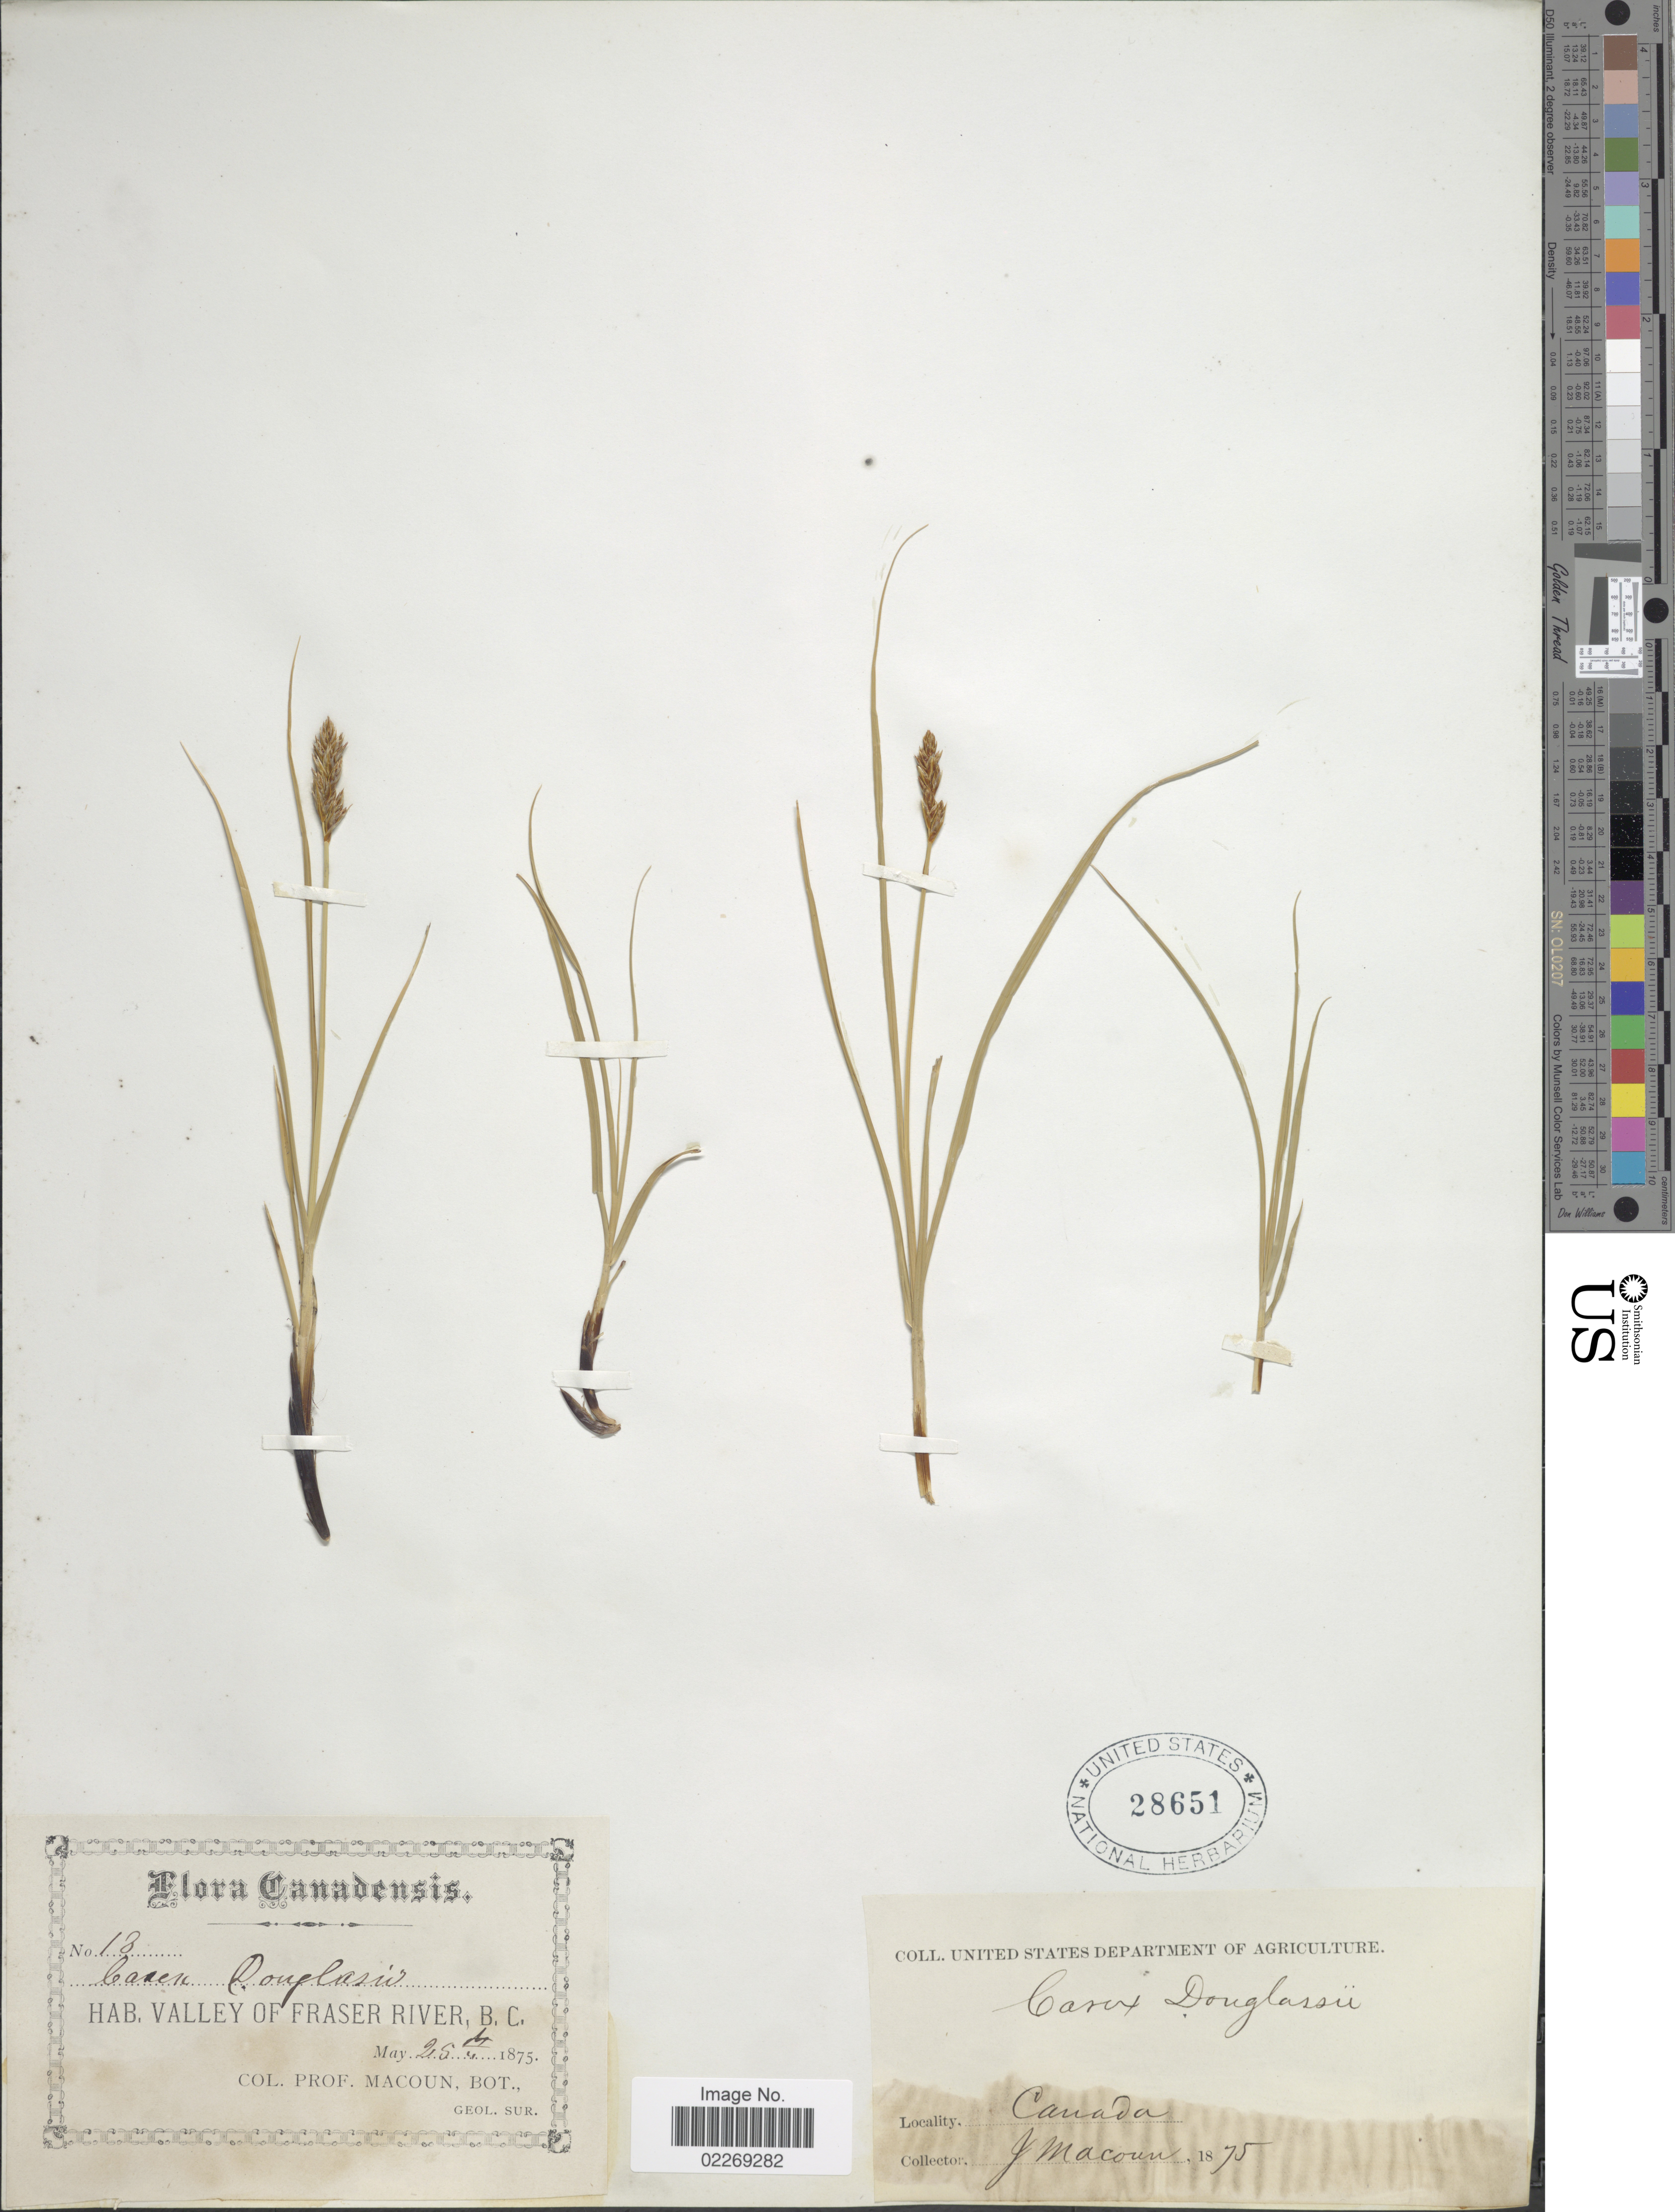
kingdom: Plantae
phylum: Tracheophyta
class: Liliopsida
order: Poales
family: Cyperaceae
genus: Carex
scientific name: Carex douglasii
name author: Boott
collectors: J. Macoun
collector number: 18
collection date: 1875-05-25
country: Canada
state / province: British Columbia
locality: Canadensis. Valley of Fraser River, B.C.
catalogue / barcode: US 28651